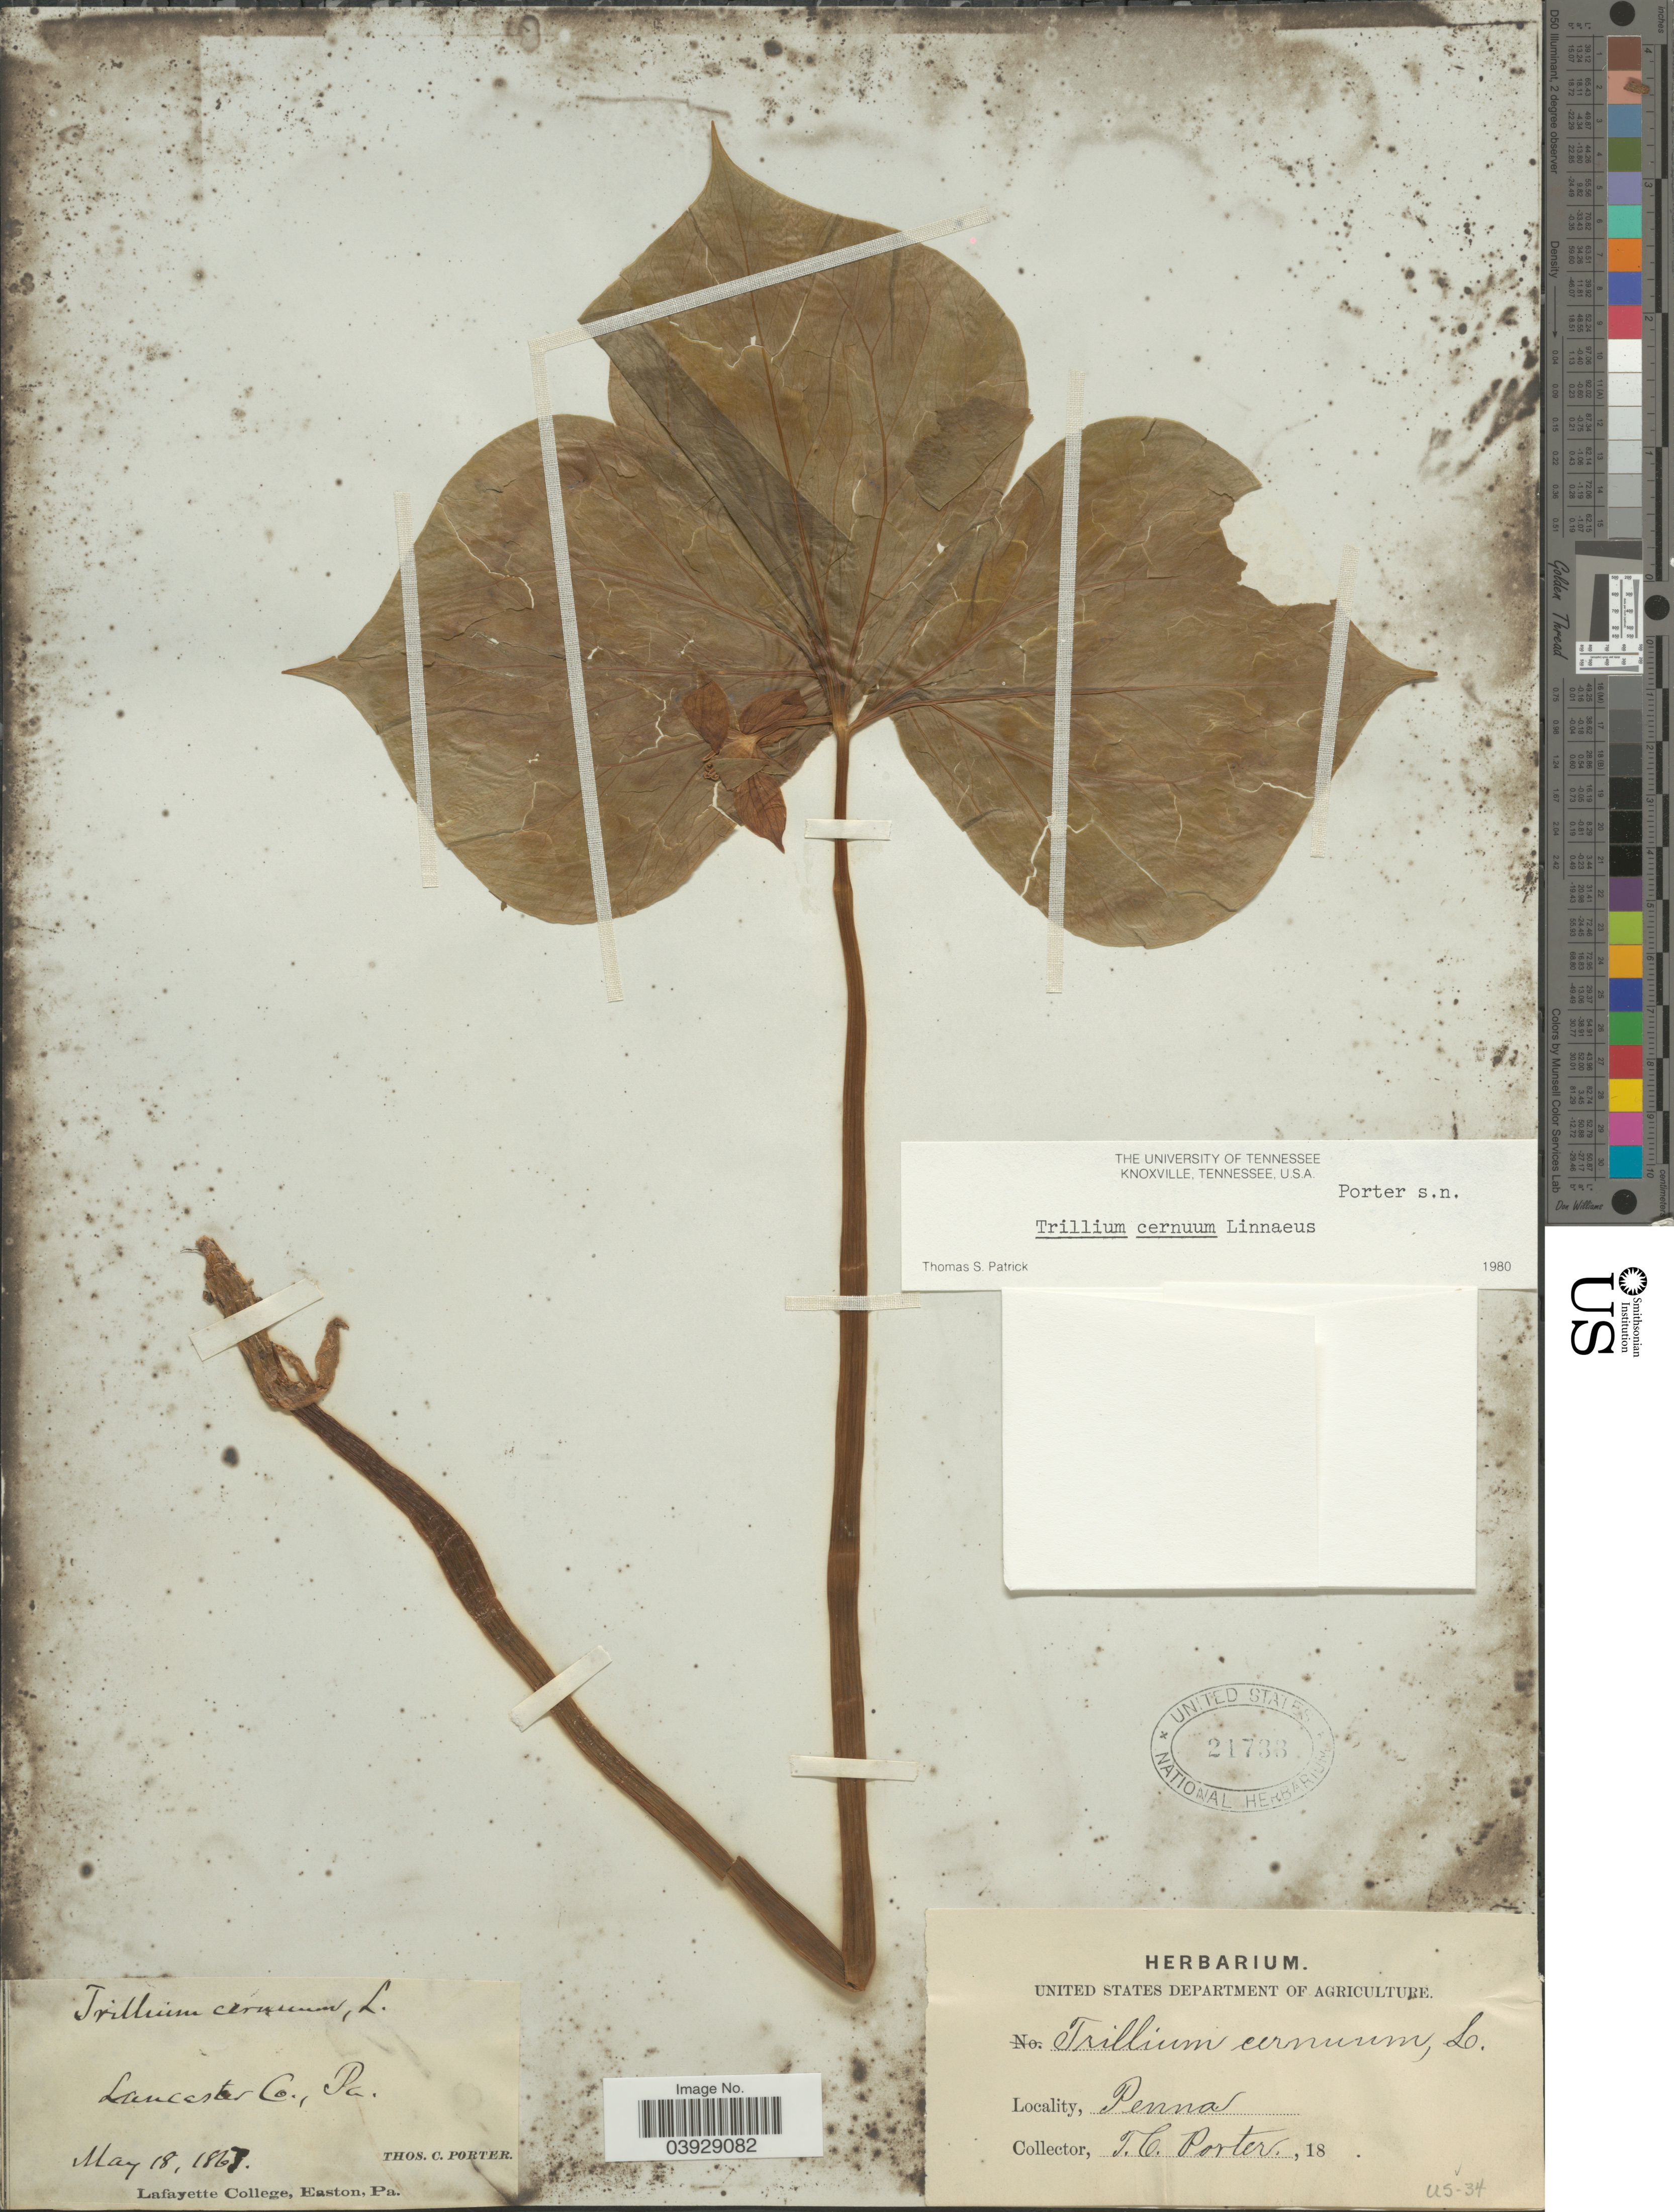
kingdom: Plantae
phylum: Tracheophyta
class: Liliopsida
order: Liliales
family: Melanthiaceae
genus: Trillium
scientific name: Trillium cernuum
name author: L.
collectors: T. Porter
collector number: US-34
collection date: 1867-05-18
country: United States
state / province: Pennsylvania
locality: Lancaster Co.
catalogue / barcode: US 21733